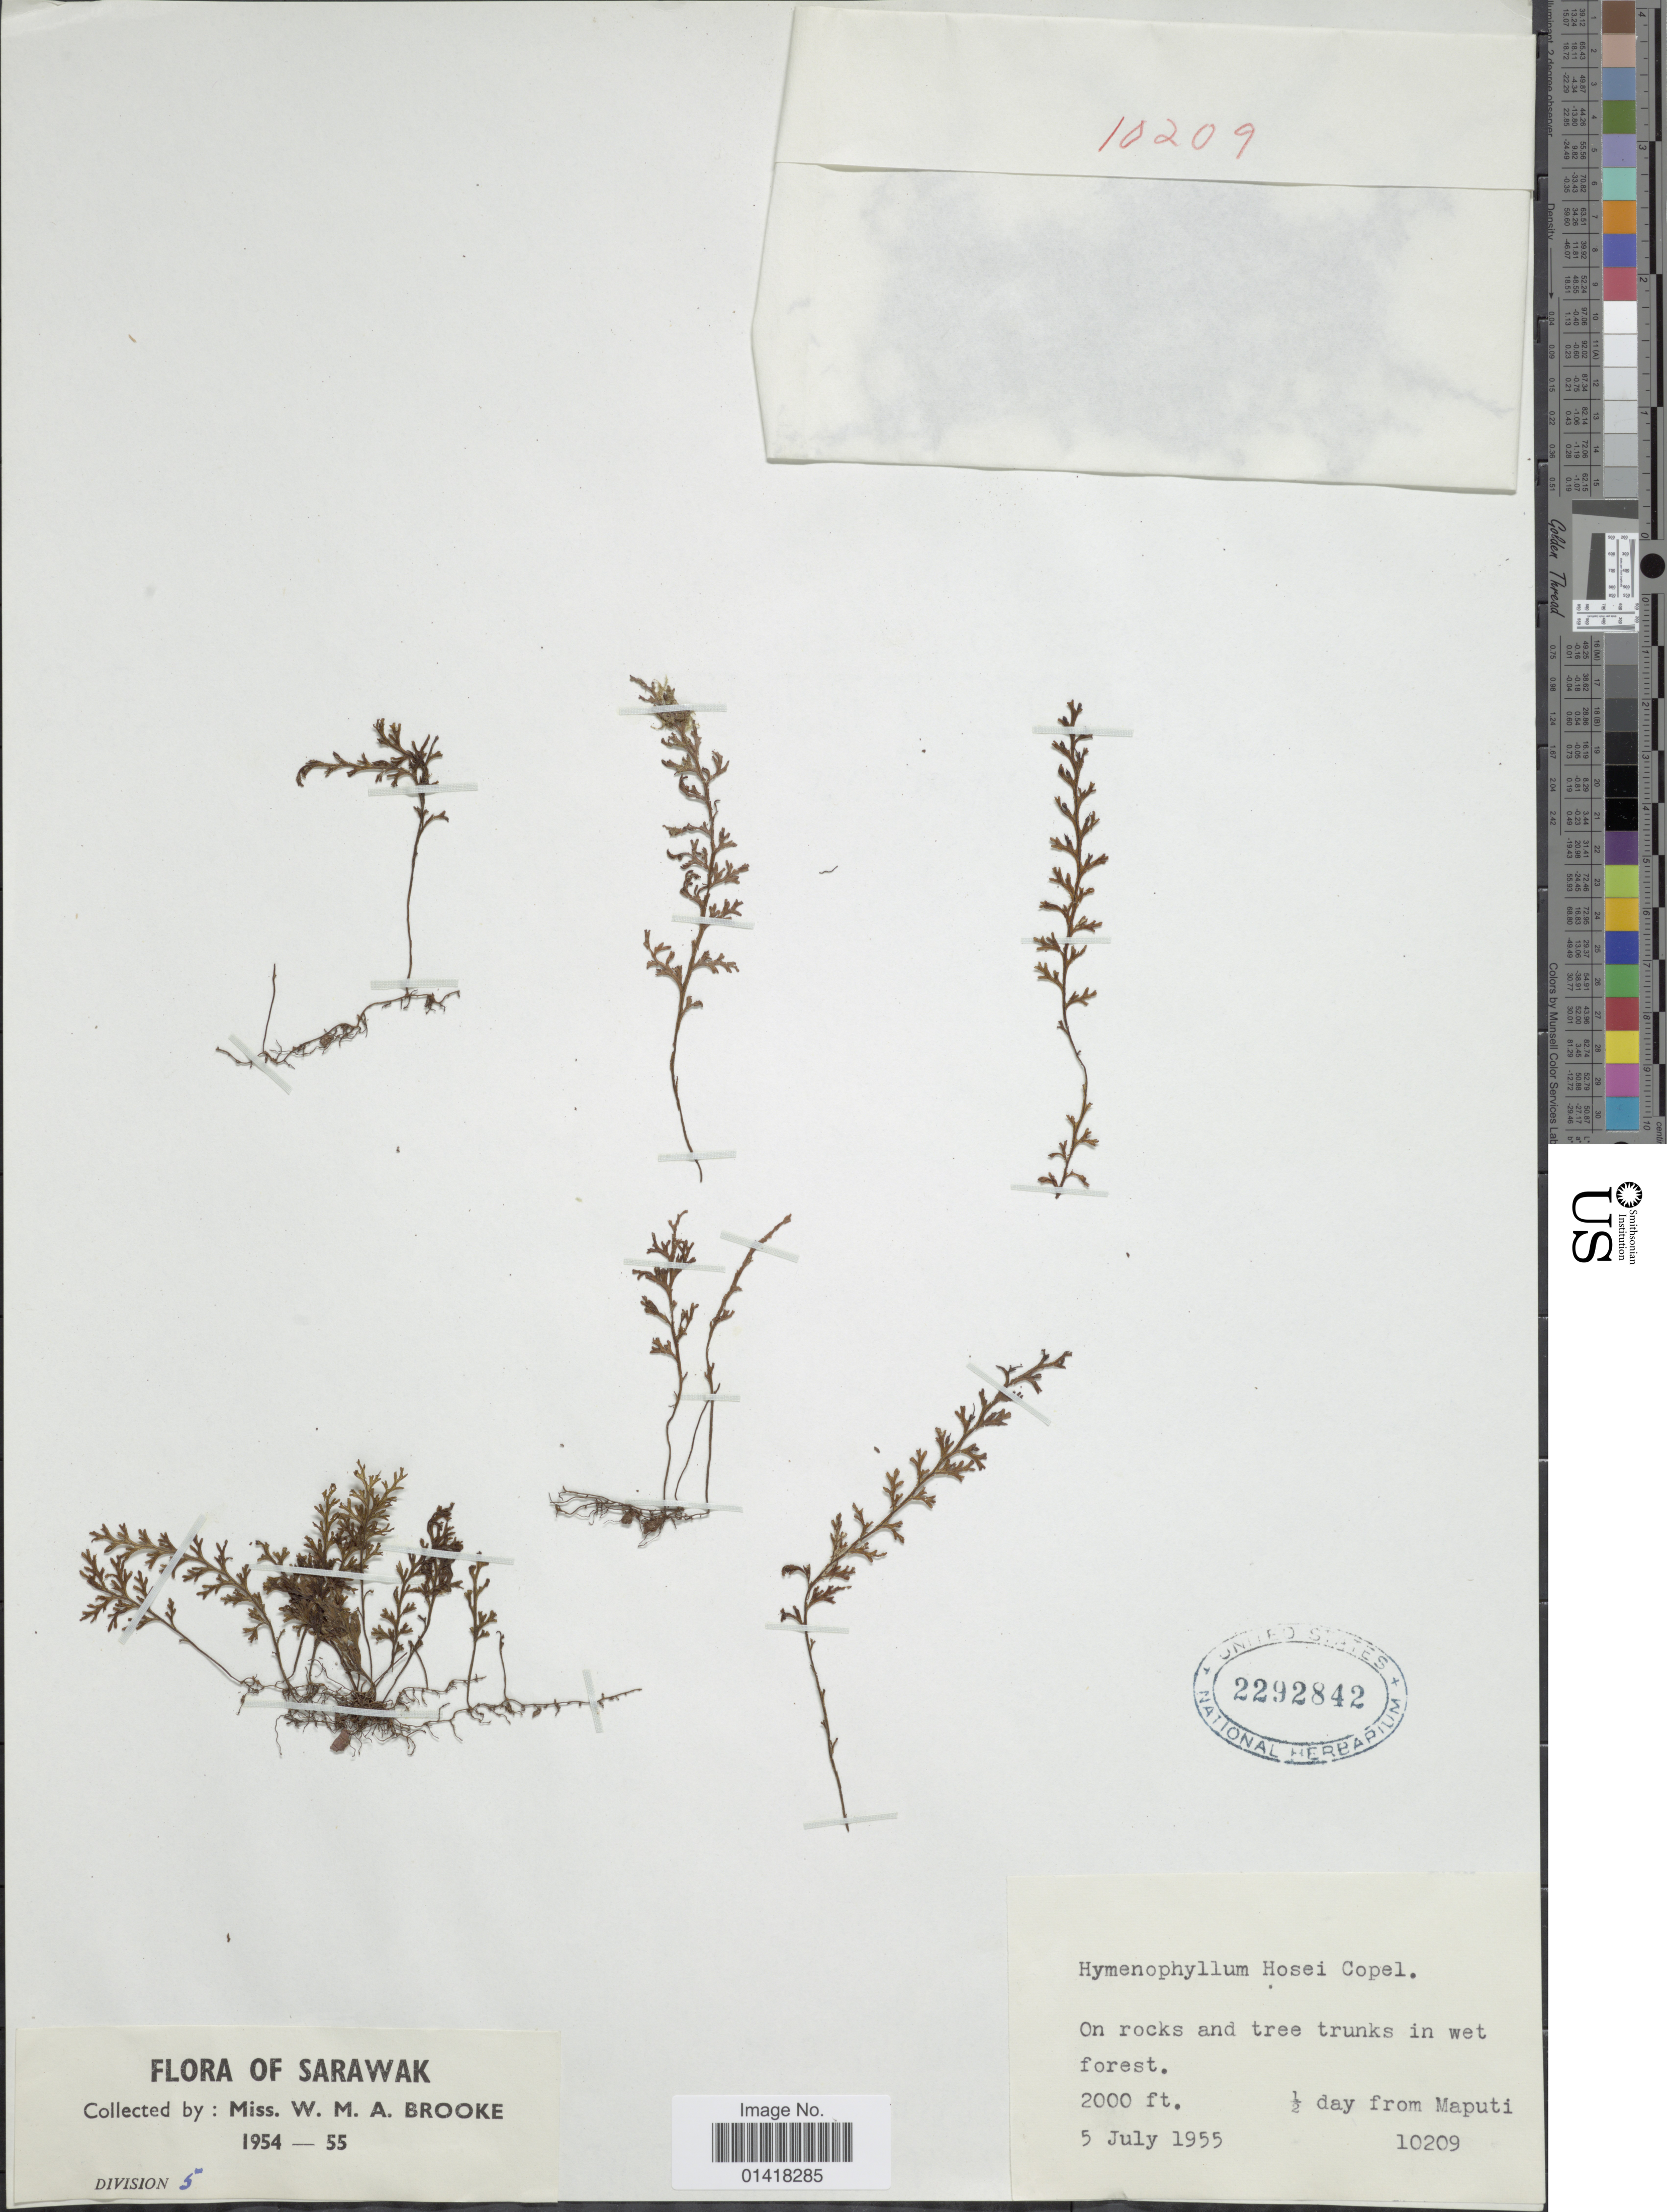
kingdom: Plantae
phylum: Tracheophyta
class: Polypodiopsida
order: Hymenophyllales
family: Hymenophyllaceae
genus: Hymenophyllum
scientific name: Hymenophyllum hosei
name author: Copel.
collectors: W. Brooke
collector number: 10209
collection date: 1955-07-05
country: Malaysia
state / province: Sarawak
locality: ½ day from Maputi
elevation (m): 610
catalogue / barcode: US 2292842